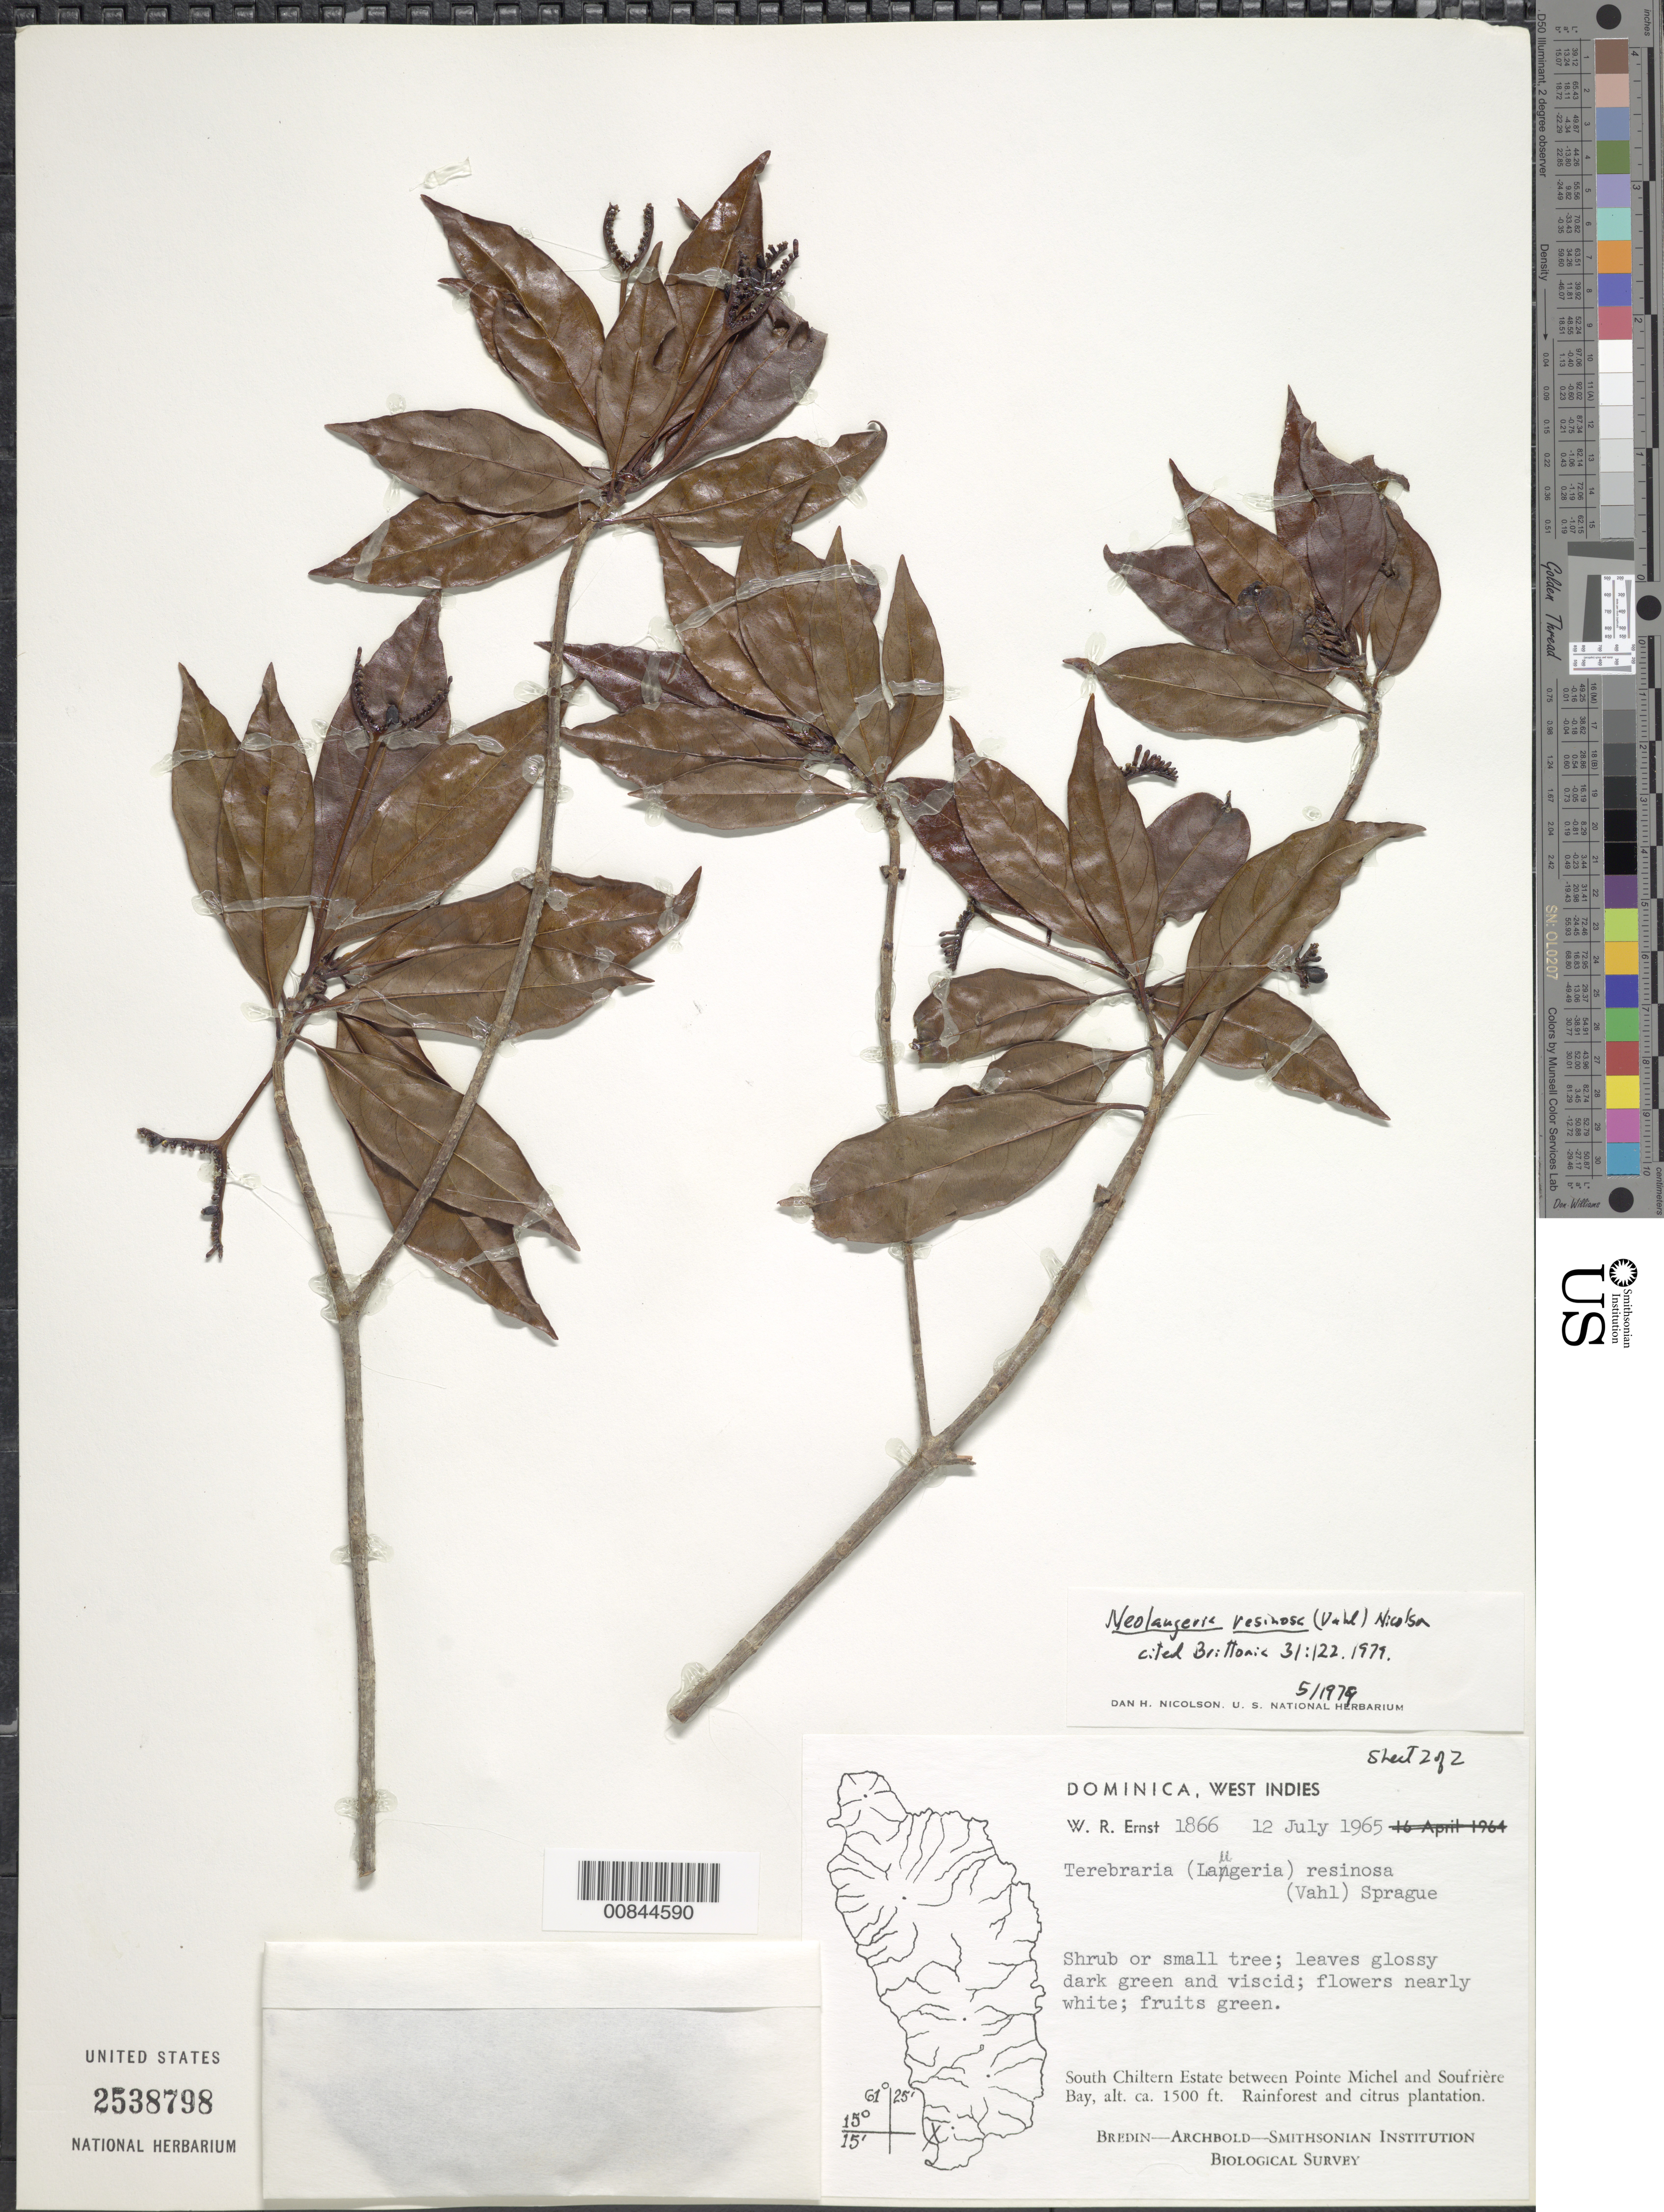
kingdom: Plantae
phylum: Tracheophyta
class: Magnoliopsida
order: Gentianales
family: Rubiaceae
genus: Stenostomum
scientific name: Stenostomum resinosum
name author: (Vahl) Griseb.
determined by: Nicolson, Dan H.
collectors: W. R. Ernst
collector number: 1866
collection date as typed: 12 Jul 1965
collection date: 1965-07-12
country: Dominica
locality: South Chiltern Estate between Pointe Michel and Soufrière Bay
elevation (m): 457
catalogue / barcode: US 2538798